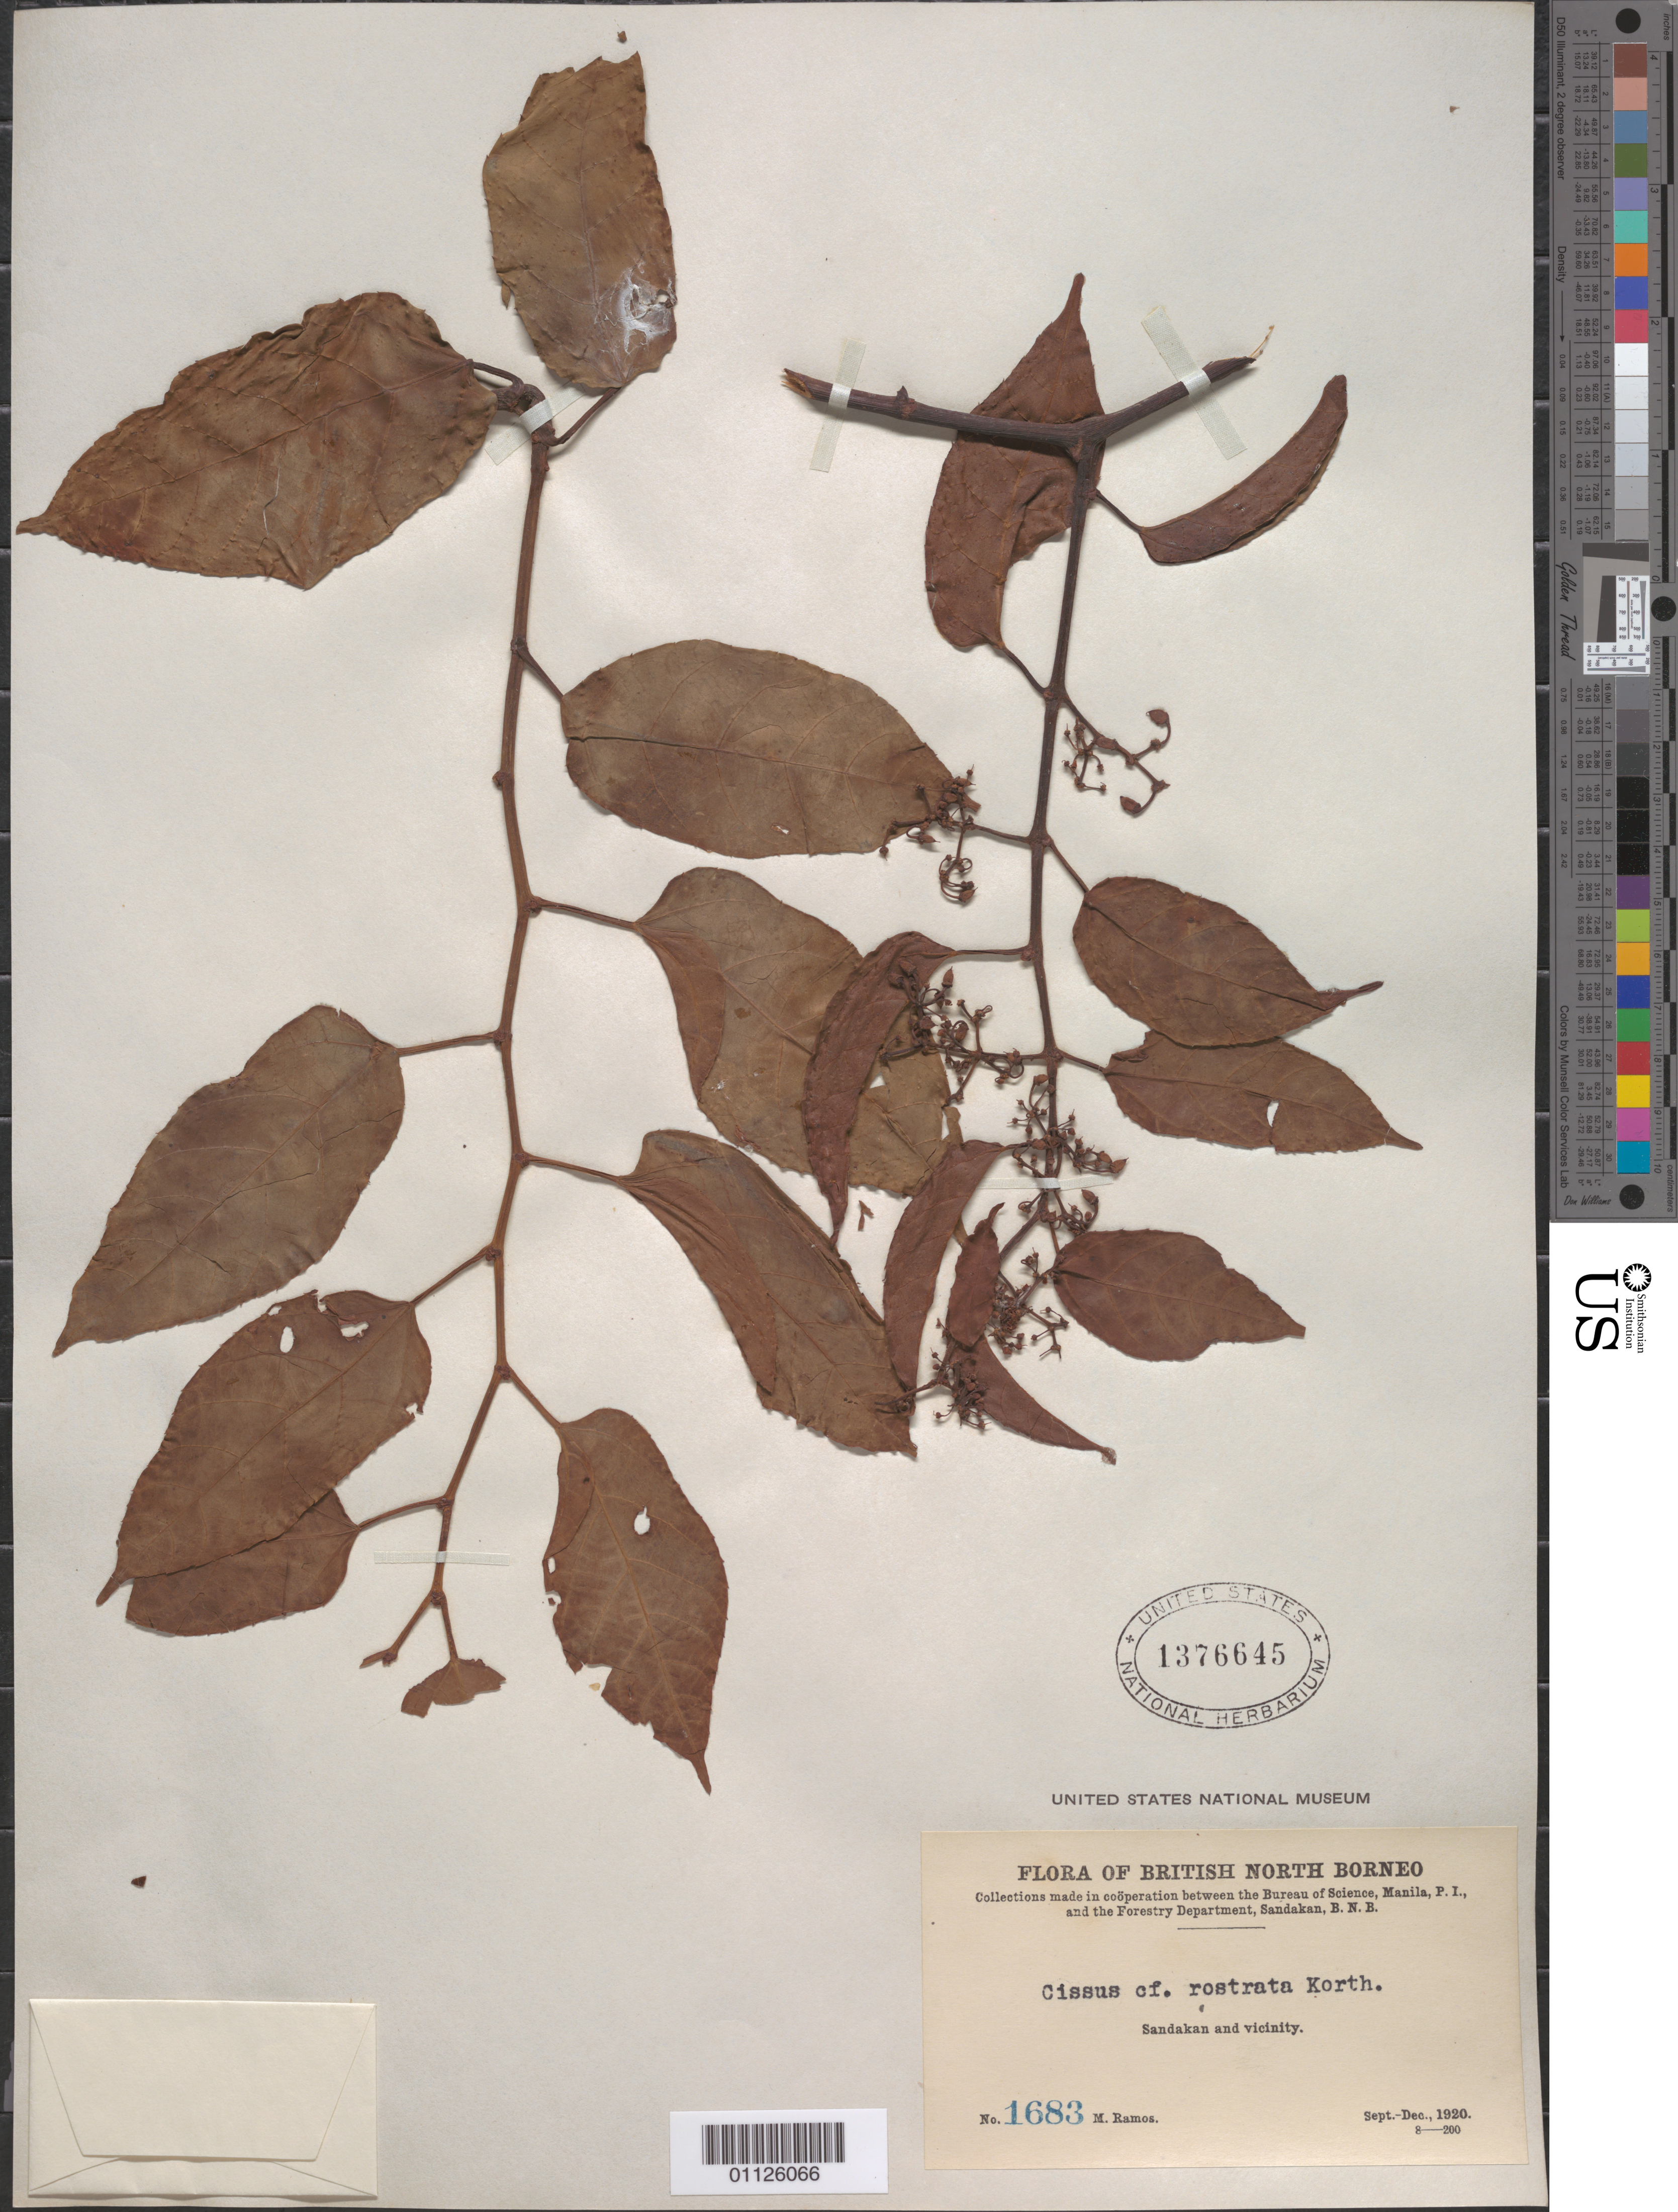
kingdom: Plantae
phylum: Tracheophyta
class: Magnoliopsida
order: Vitales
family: Vitaceae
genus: Cissus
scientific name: Cissus rostrata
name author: (Miq.) Planch.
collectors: M. Ramos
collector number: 1683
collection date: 1920-09/1920-12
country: Malaysia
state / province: Sabah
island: Borneo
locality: Sandakan and vicinity.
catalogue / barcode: US 1376645